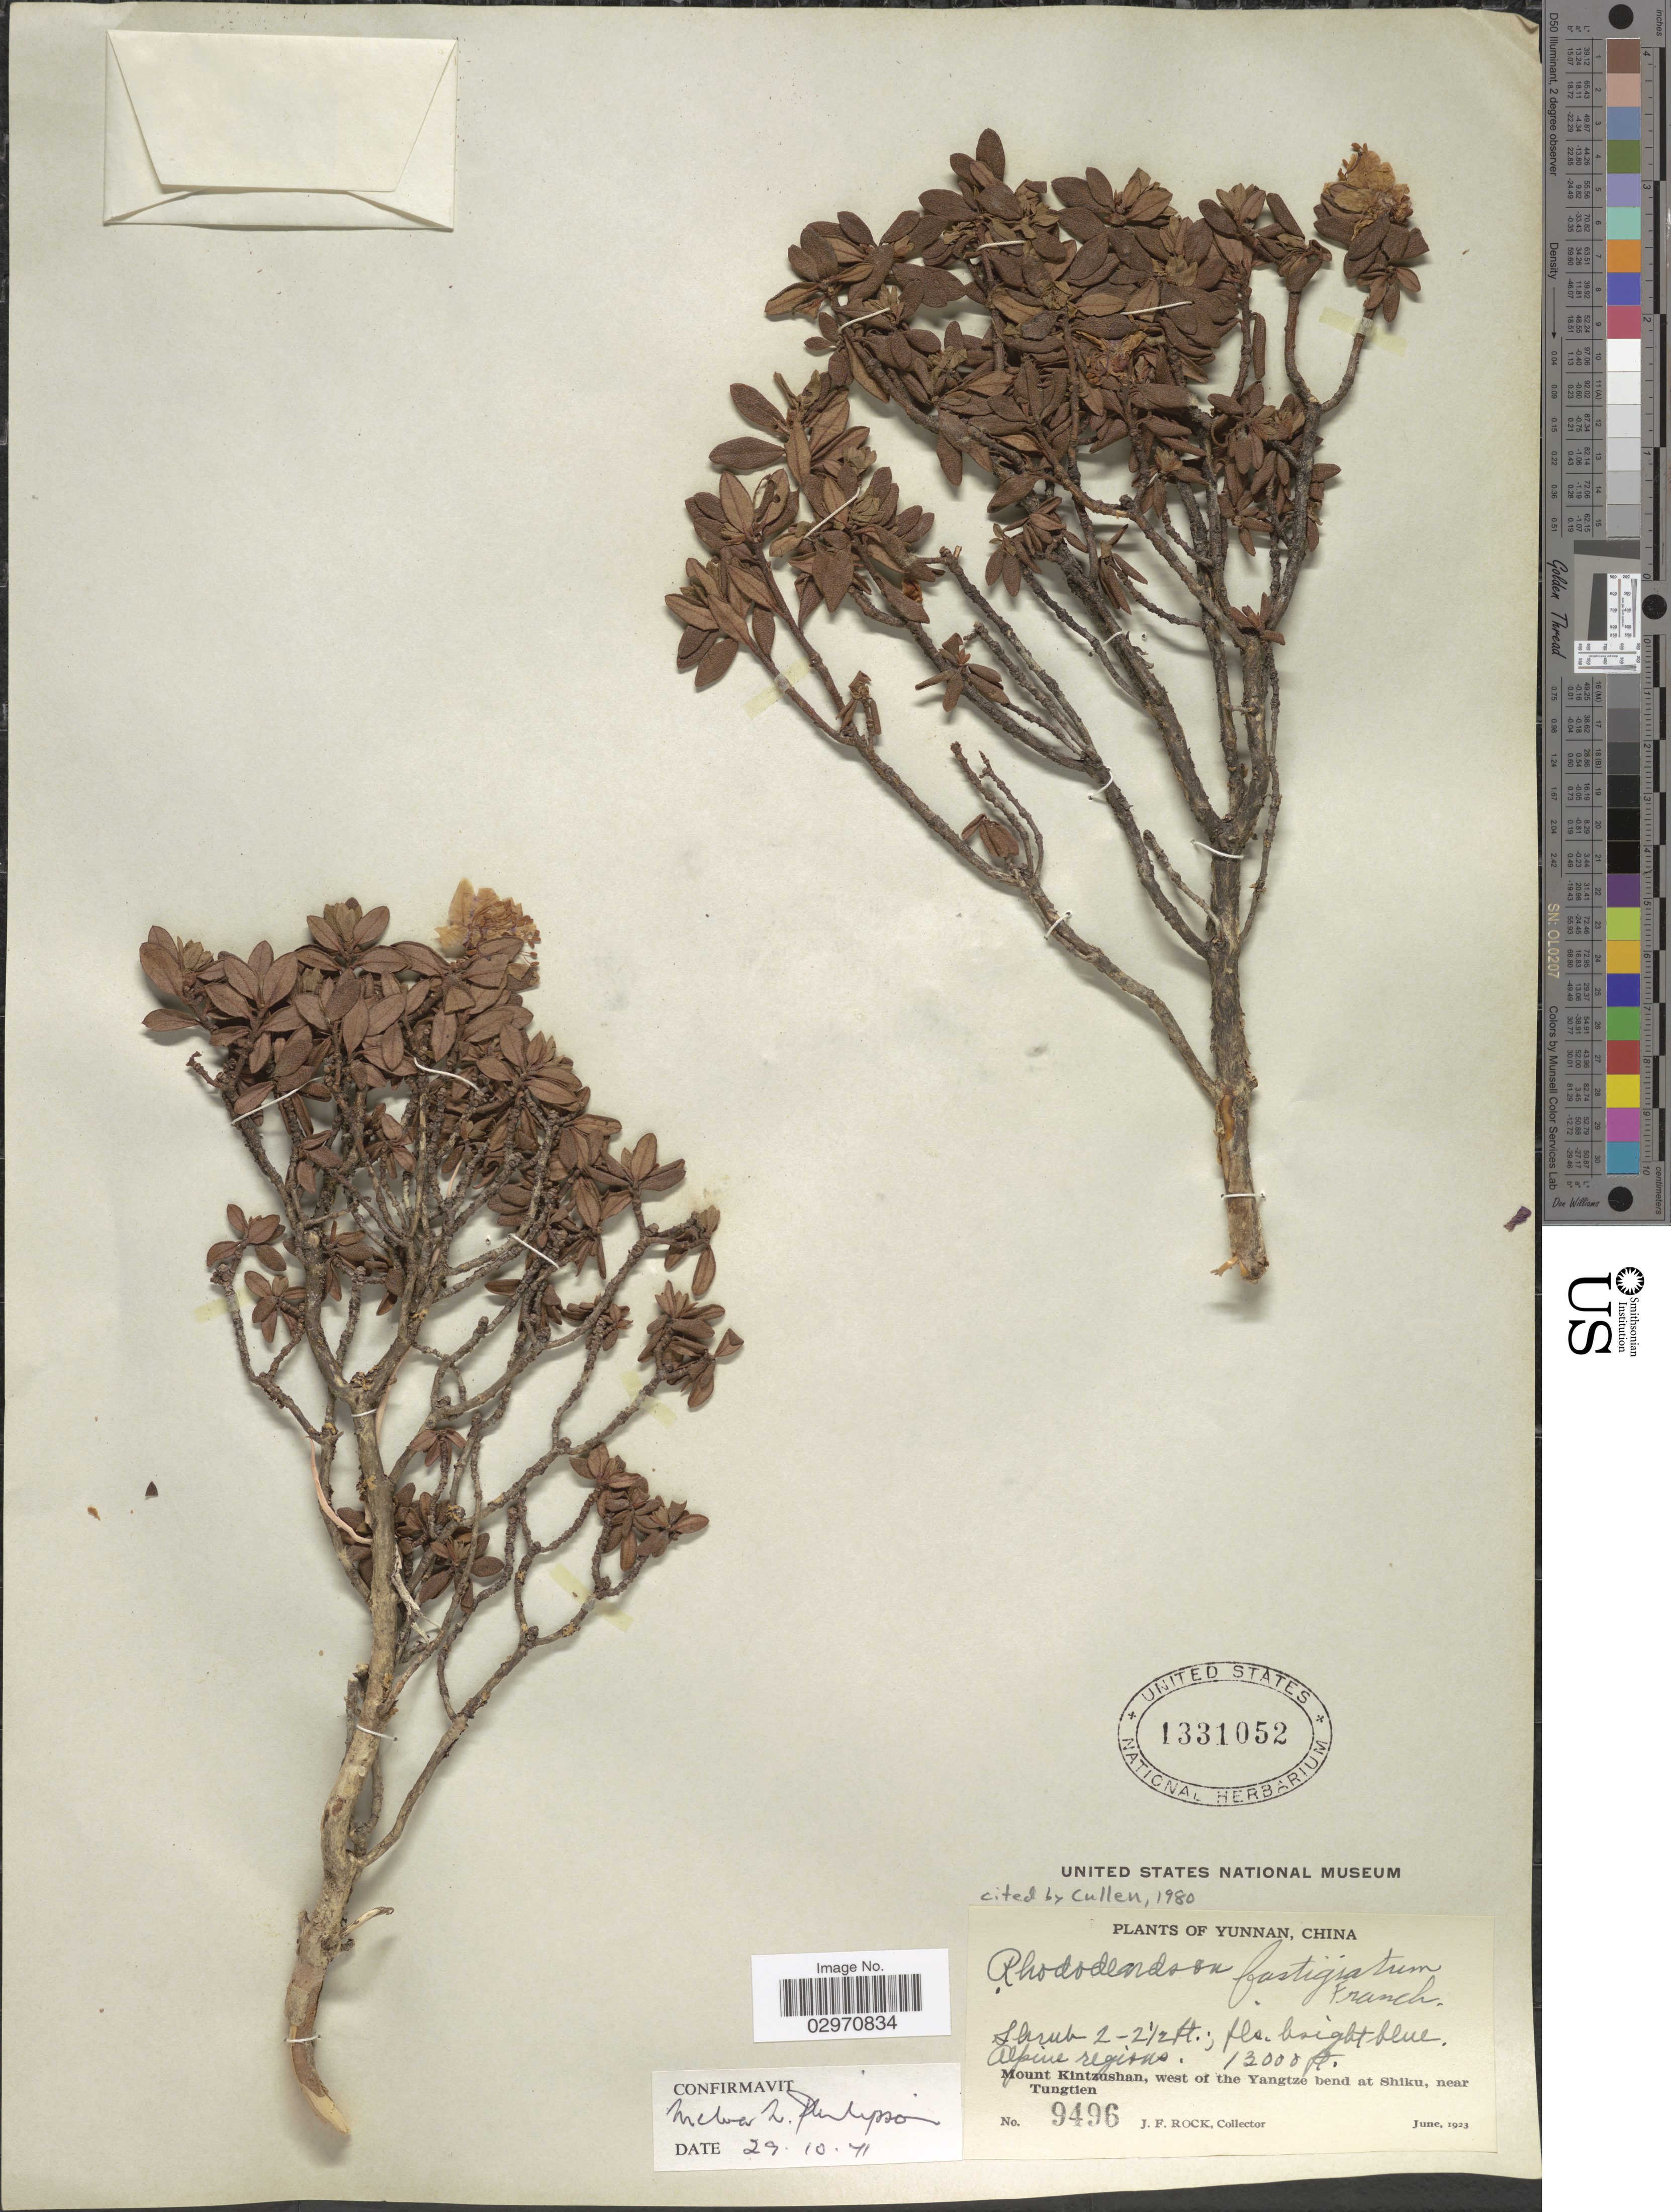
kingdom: Plantae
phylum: Tracheophyta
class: Magnoliopsida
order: Ericales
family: Ericaceae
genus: Rhododendron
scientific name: Rhododendron fastigiatum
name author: Franch.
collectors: J. Rock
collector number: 9496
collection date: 1923-06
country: China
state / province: Yunnan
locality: Mount Kintzushan, west of the Yangtze bend at Shiku, near Tungtien.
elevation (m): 3962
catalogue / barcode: US 1331052